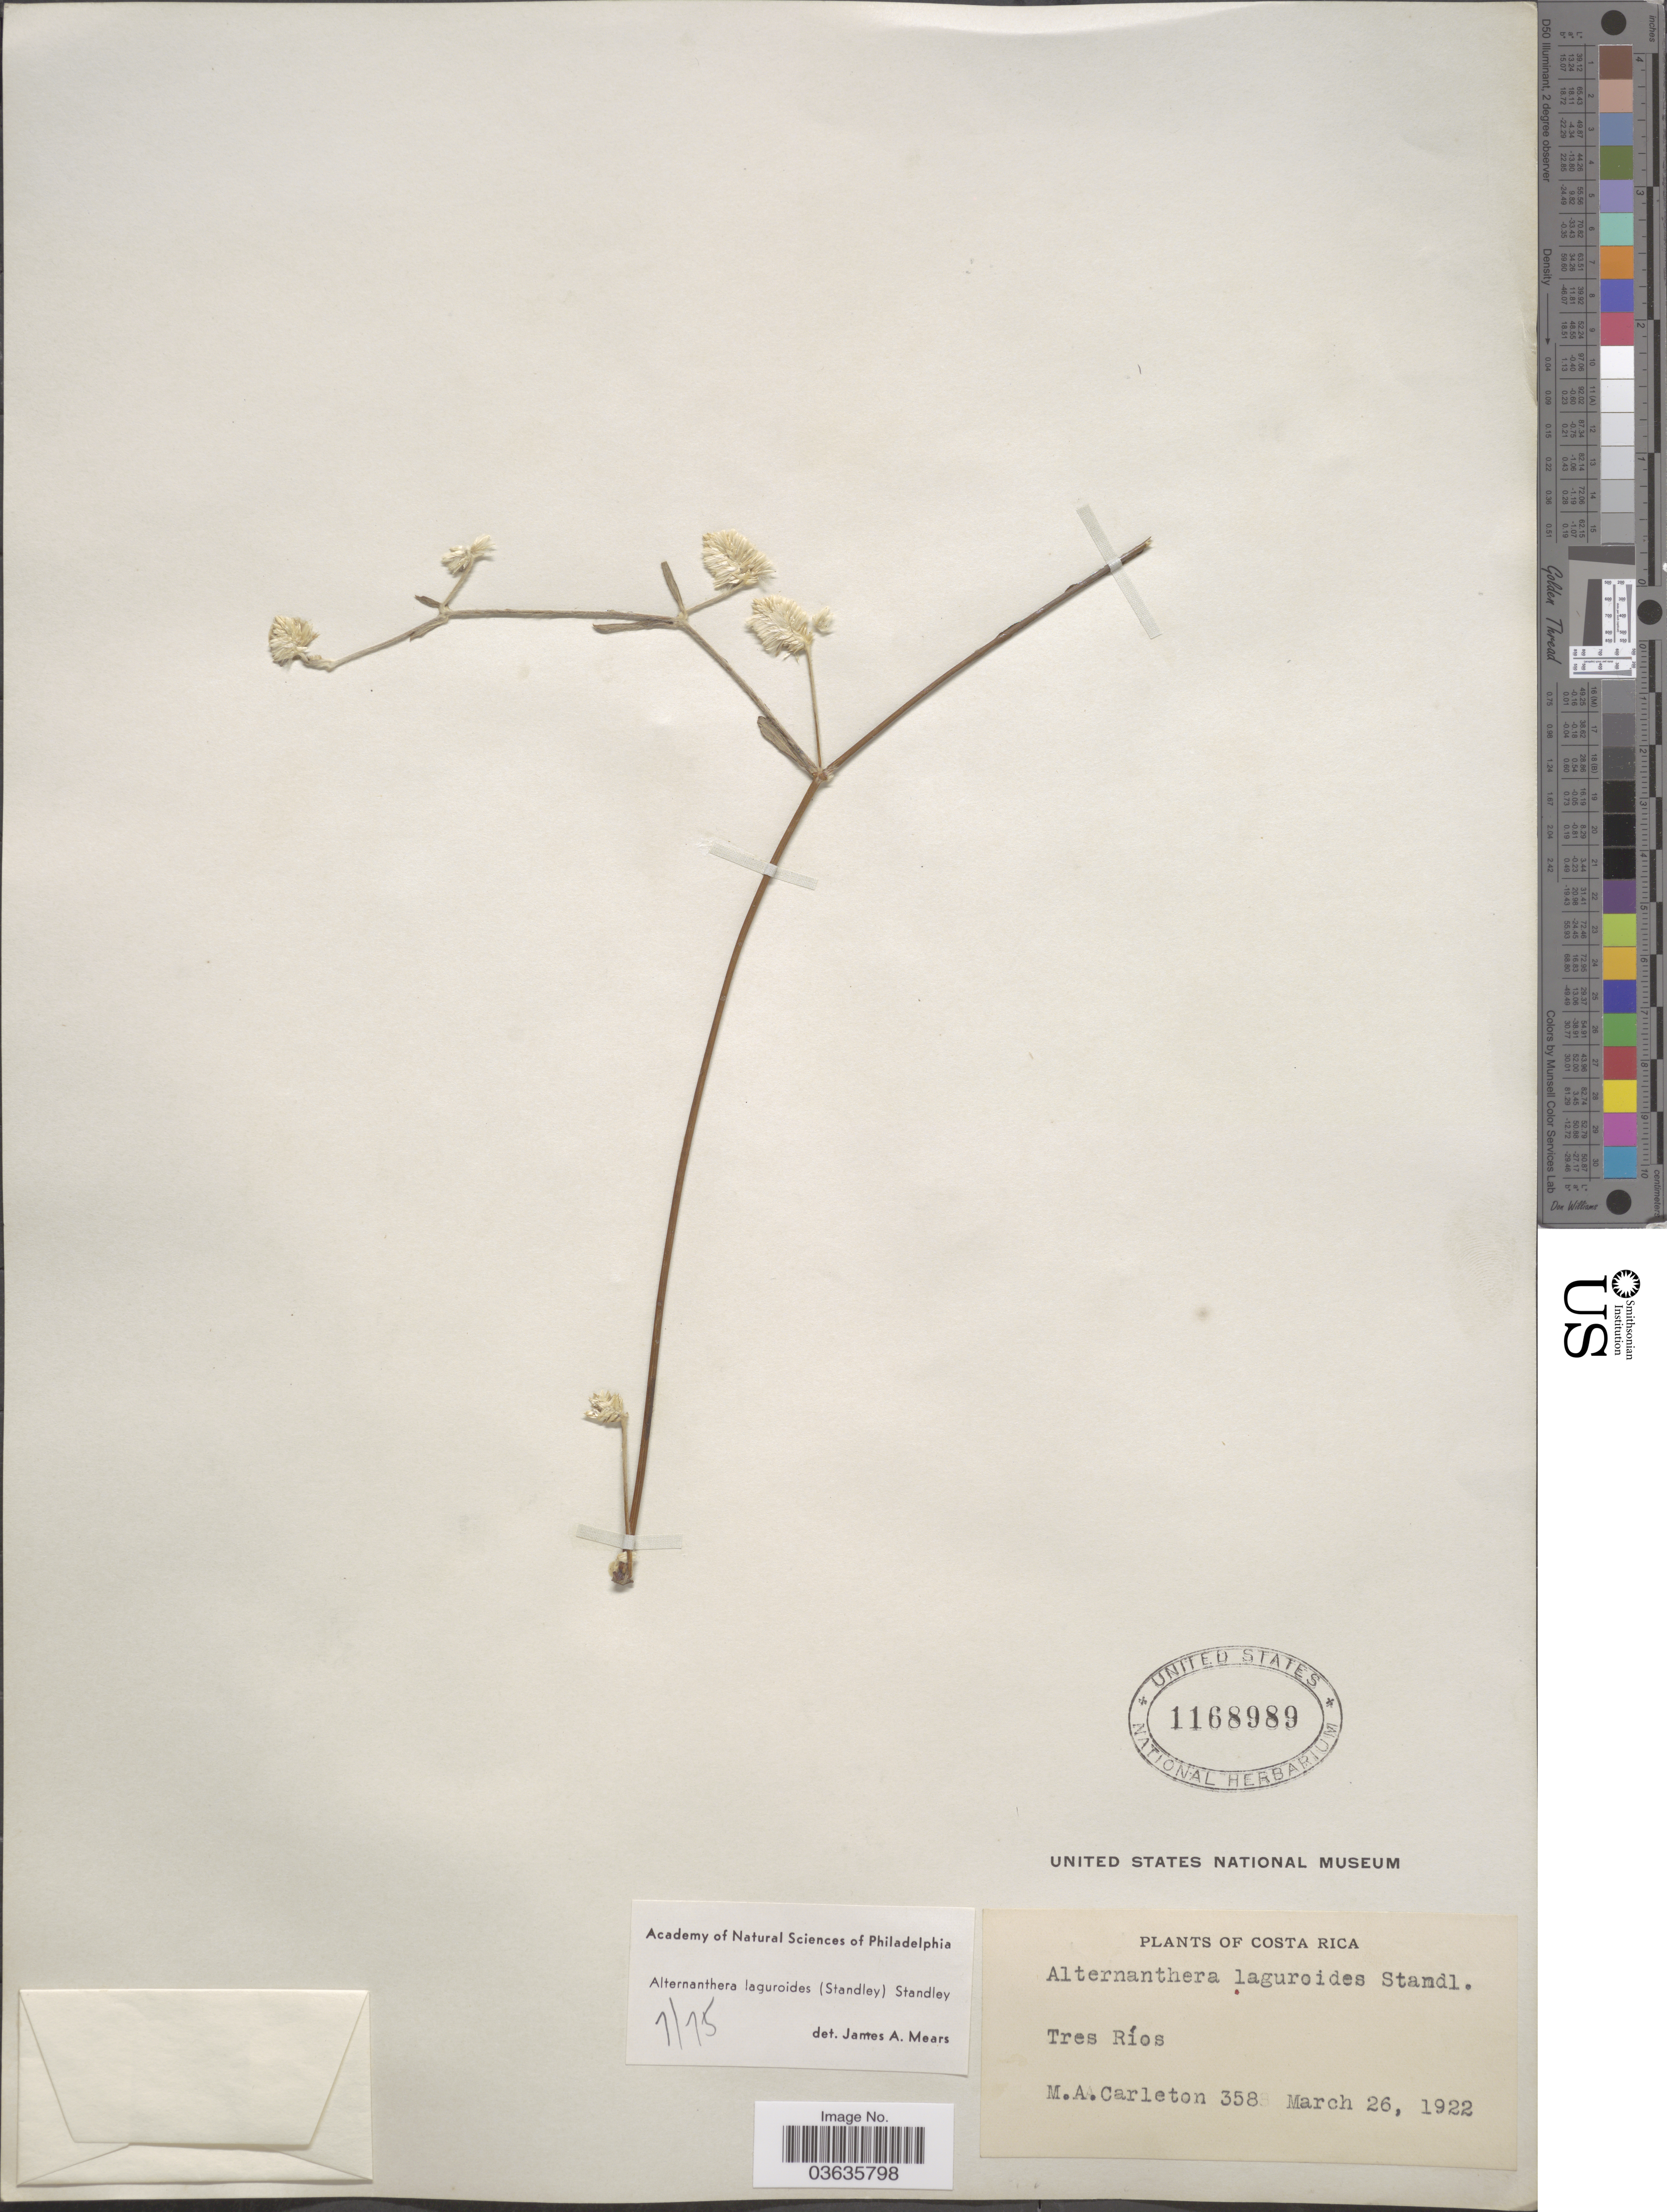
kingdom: Plantae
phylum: Tracheophyta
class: Magnoliopsida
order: Caryophyllales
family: Amaranthaceae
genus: Alternanthera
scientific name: Alternanthera laguroides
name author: (Standl.) Standl.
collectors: M. A. Carleton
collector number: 358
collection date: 1922-03-26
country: Costa Rica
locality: Tres Ríos.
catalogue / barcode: US 1168989